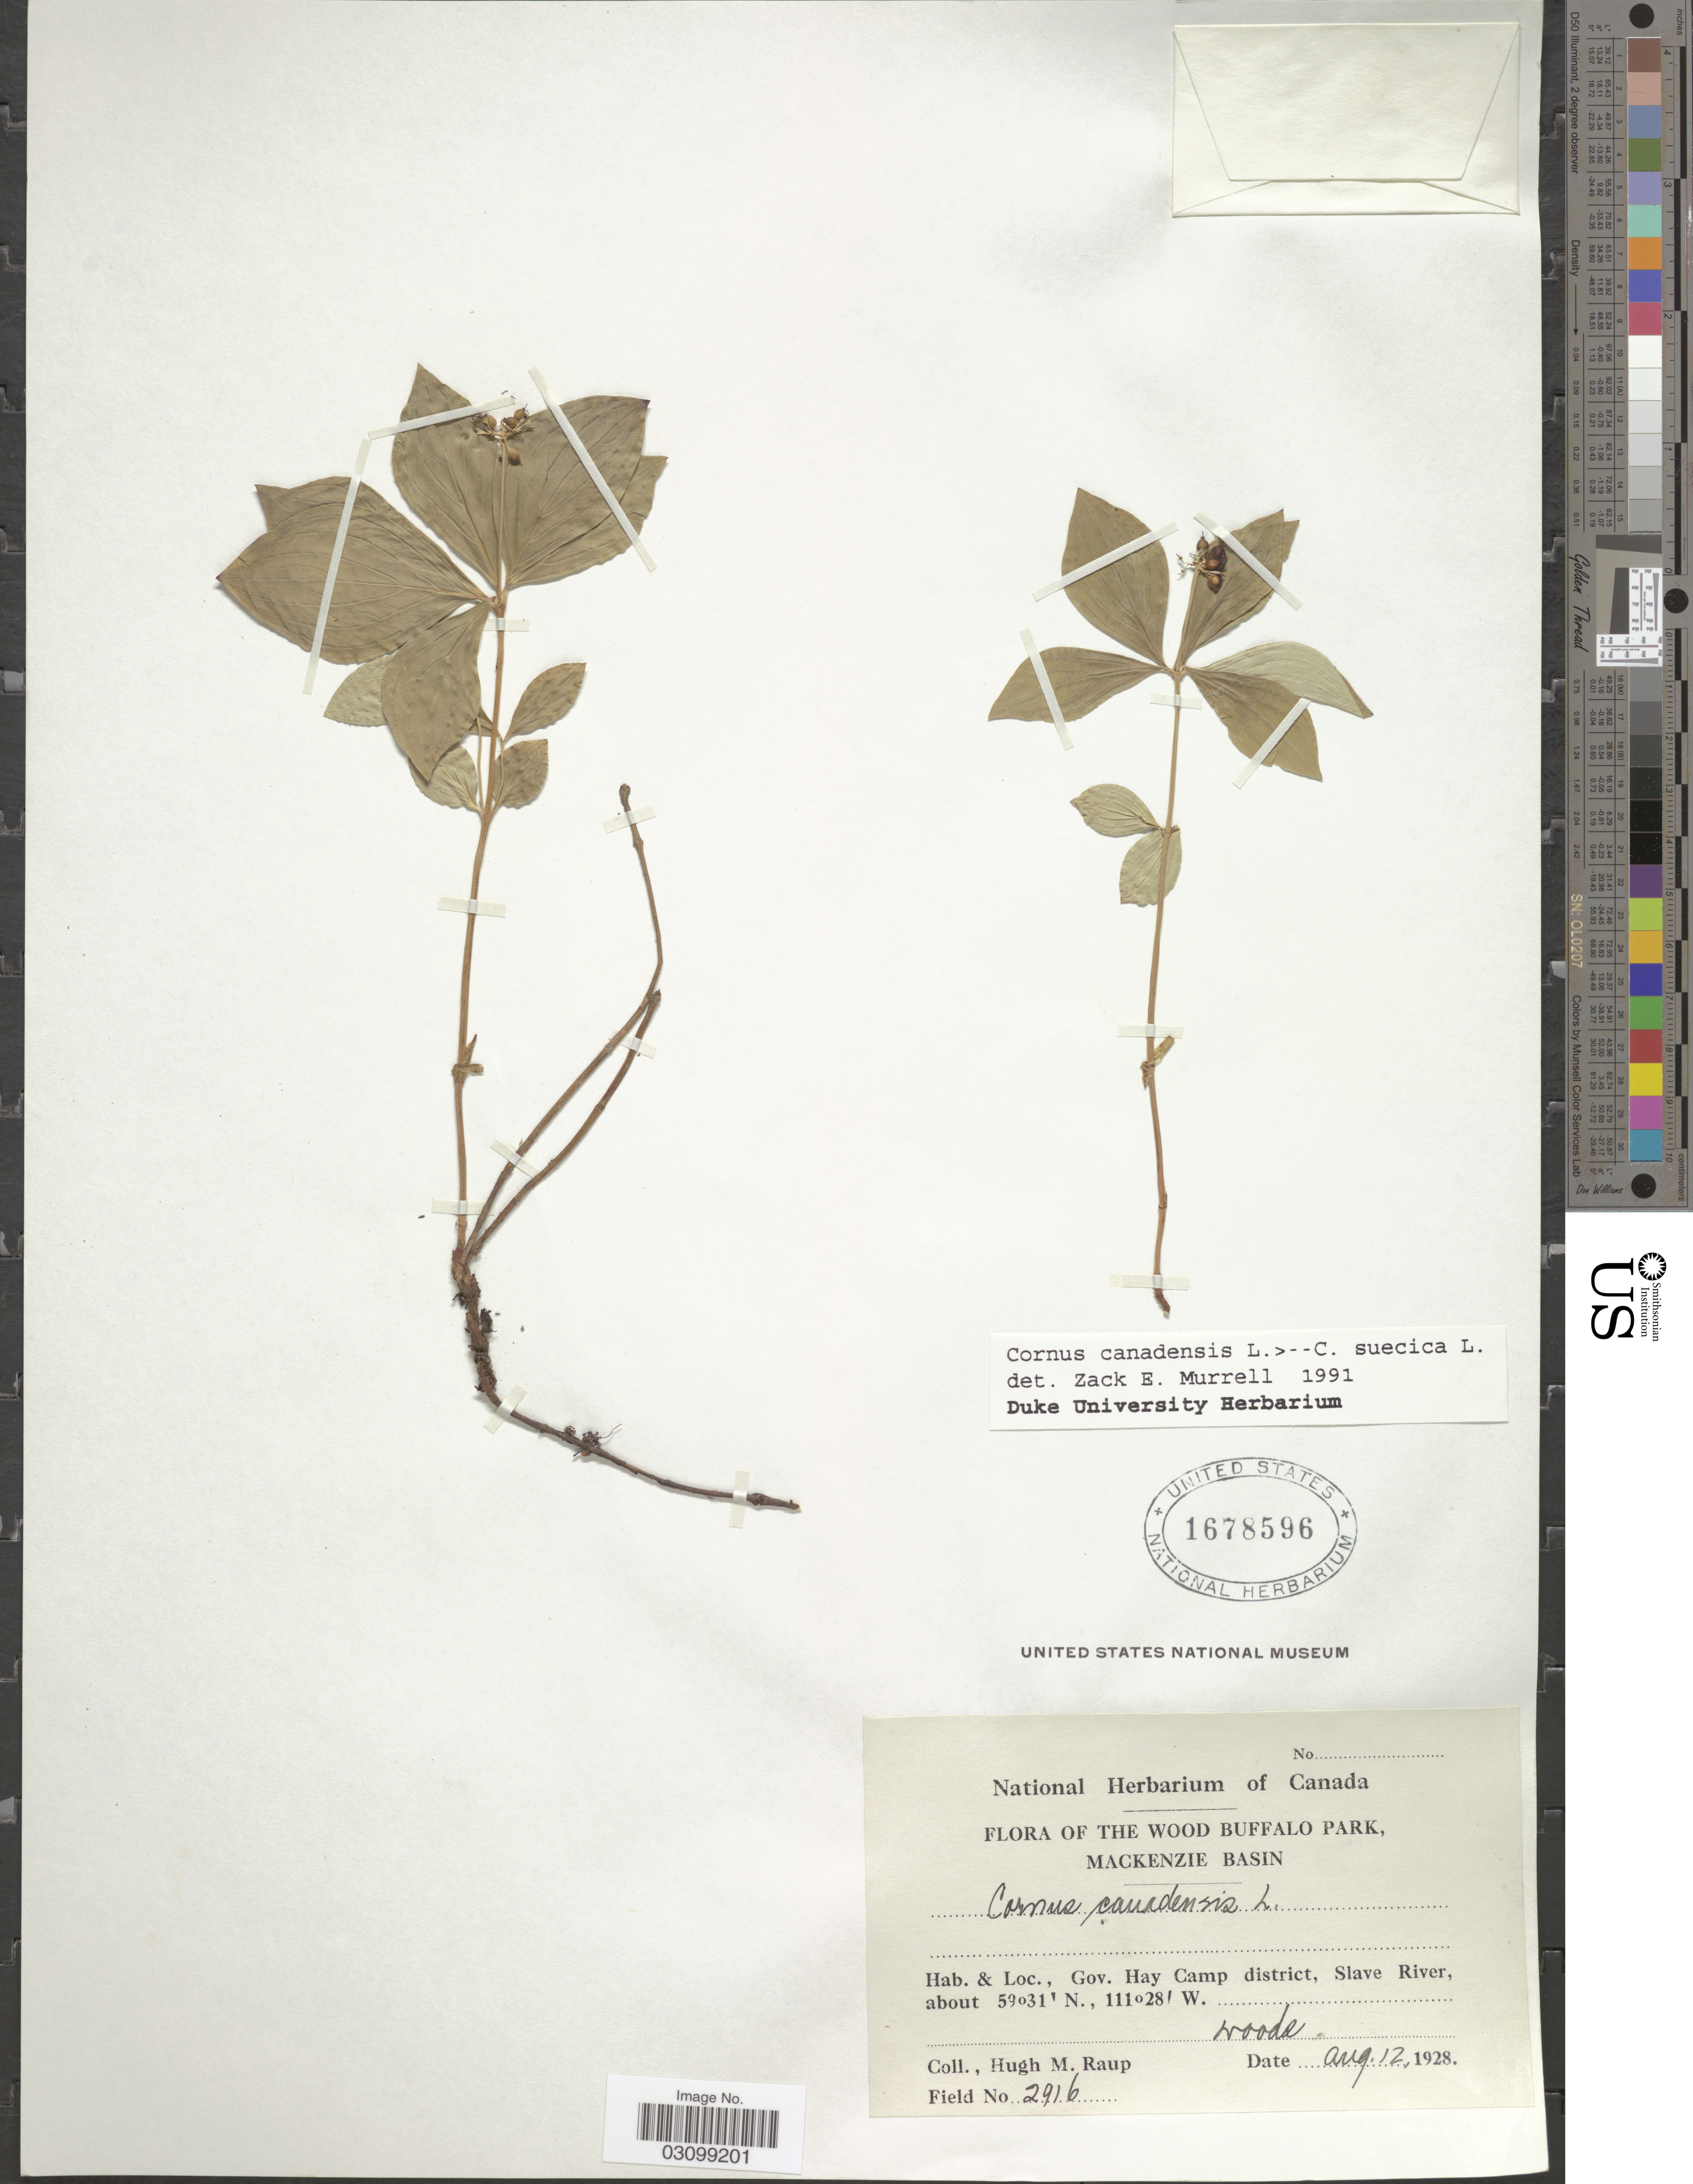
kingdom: Plantae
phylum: Tracheophyta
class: Magnoliopsida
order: Cornales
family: Cornaceae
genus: Cornus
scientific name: Cornus sp.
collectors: H. Raup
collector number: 2916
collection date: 1928-08-12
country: Canada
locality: Wood Buffalo Park, Mackenzie Basin. Gov. Hay Camp district, Slave River.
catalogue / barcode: US 1678596